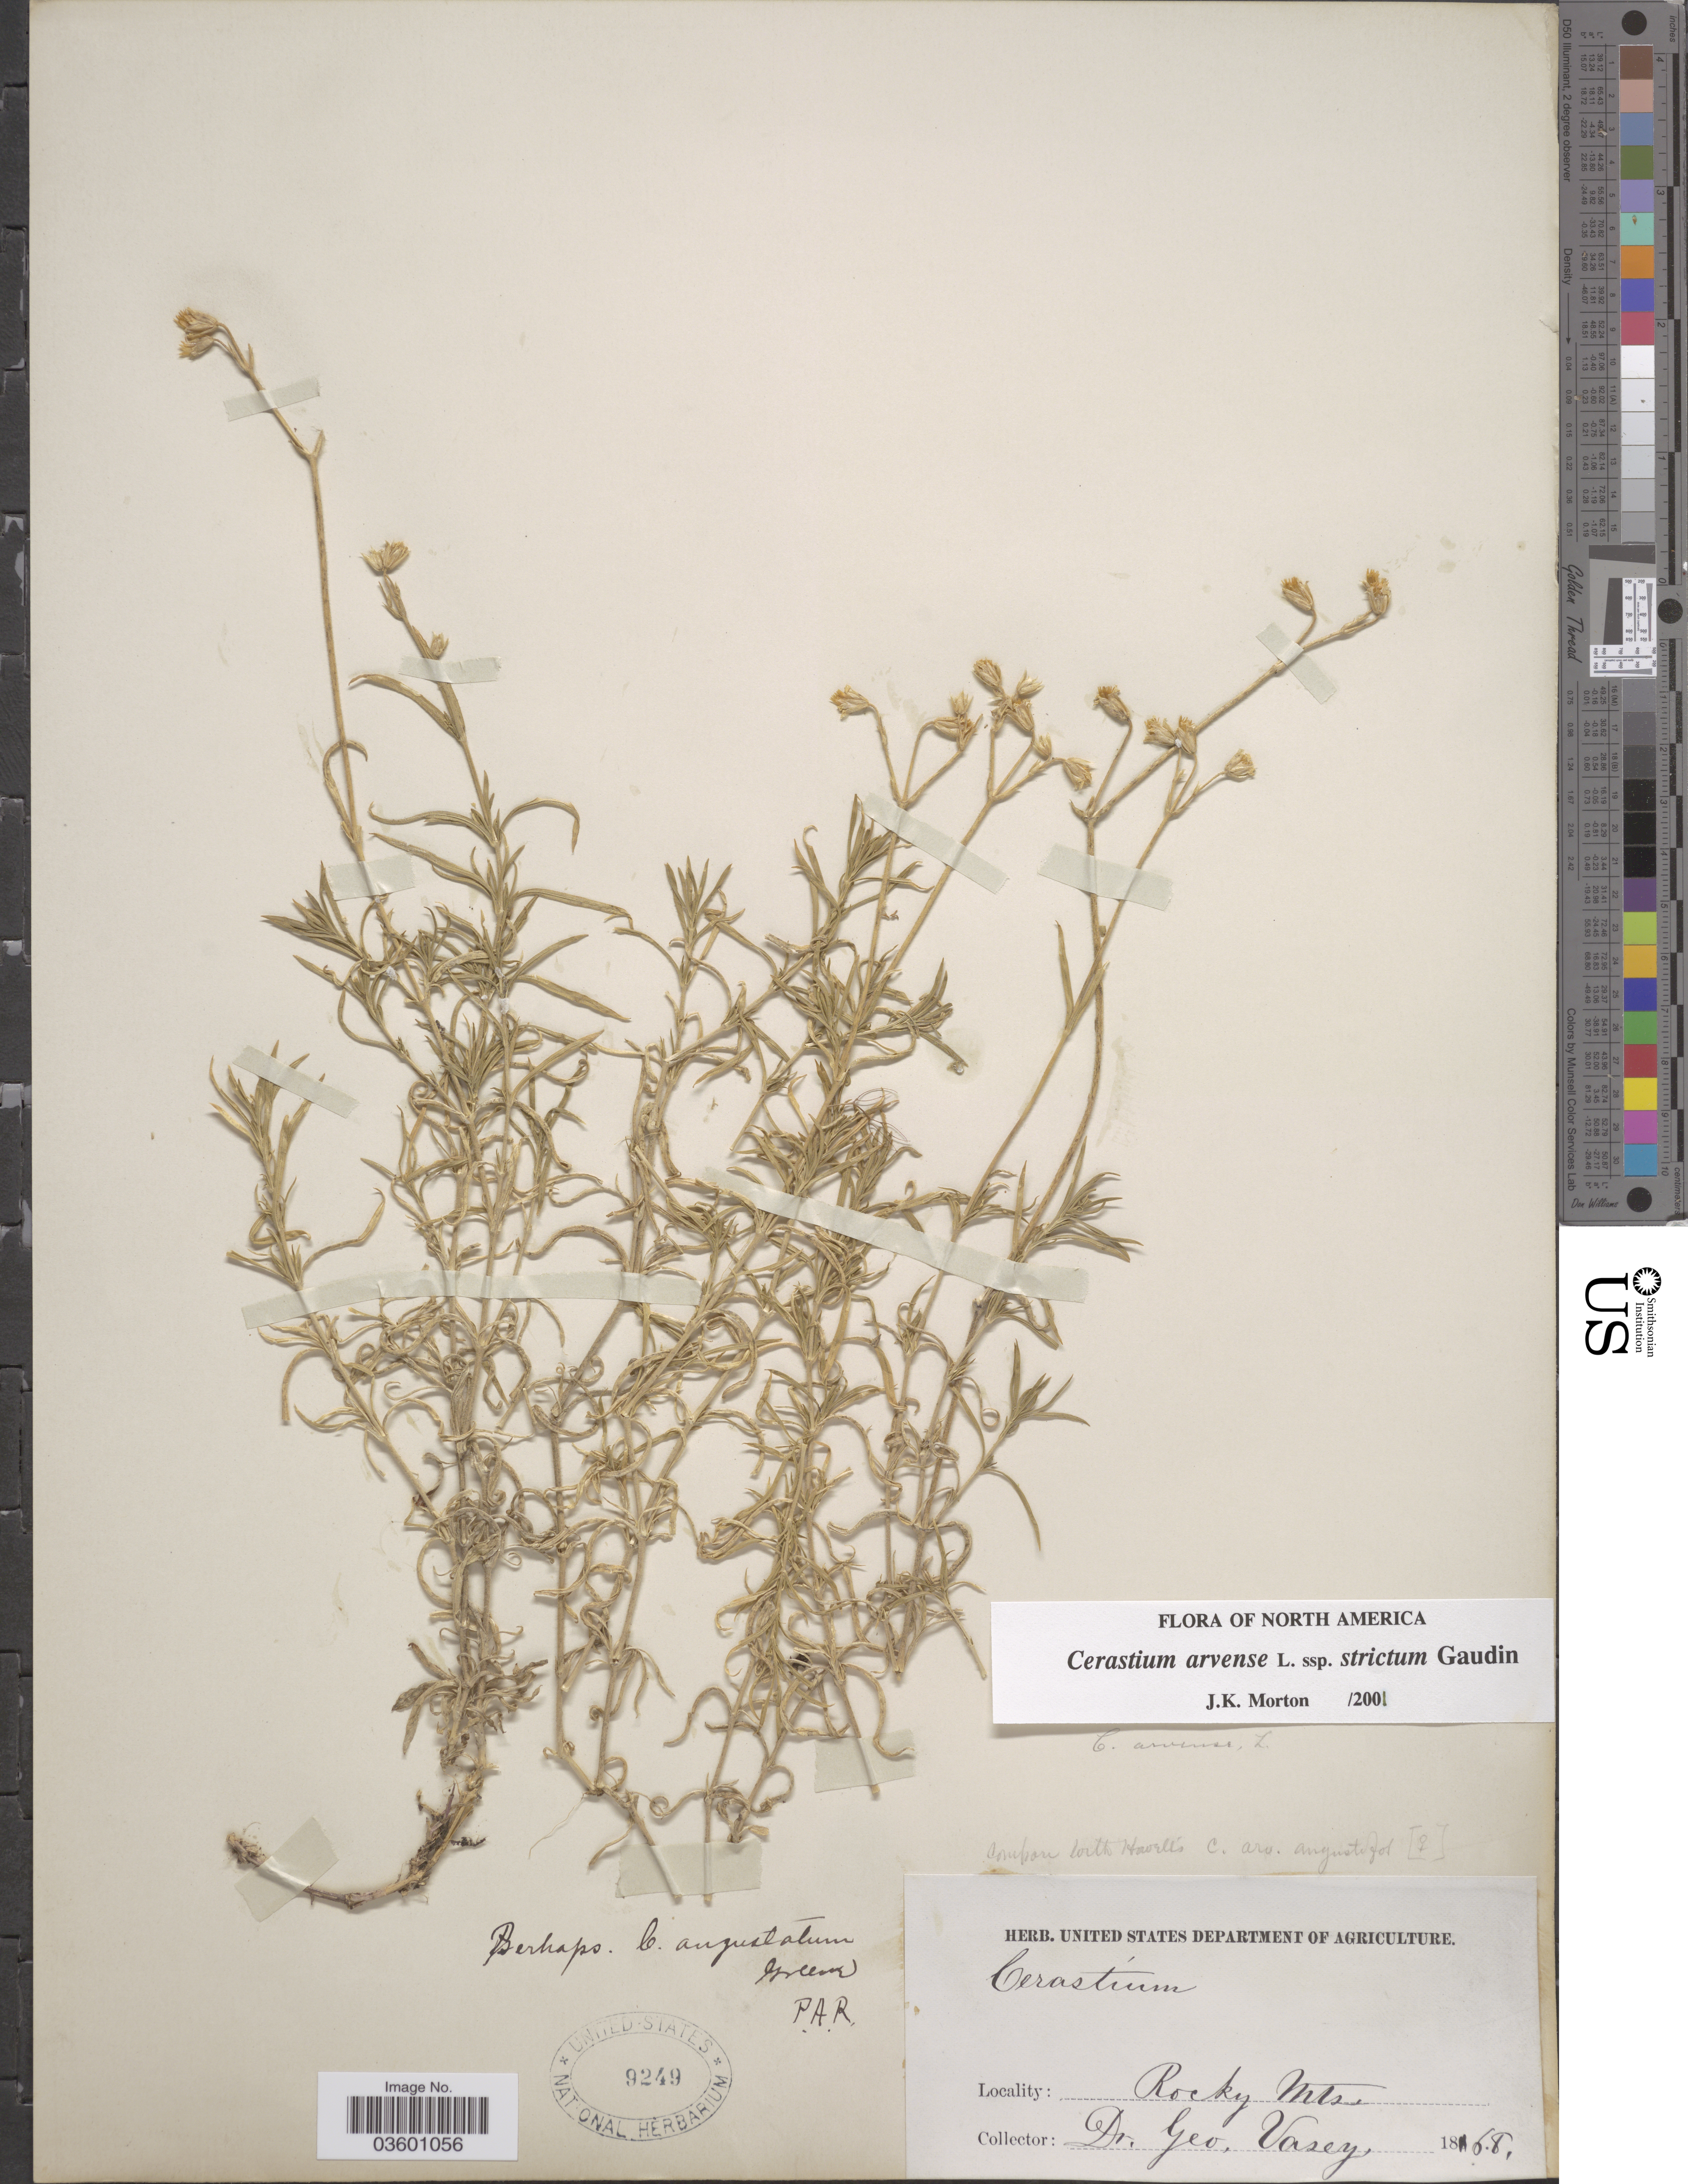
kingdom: Plantae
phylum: Tracheophyta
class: Magnoliopsida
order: Caryophyllales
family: Caryophyllaceae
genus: Cerastium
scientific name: Cerastium angustatum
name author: Greene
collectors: G. R. Vasey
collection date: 1868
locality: Rocky Mts.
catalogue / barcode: US 9249